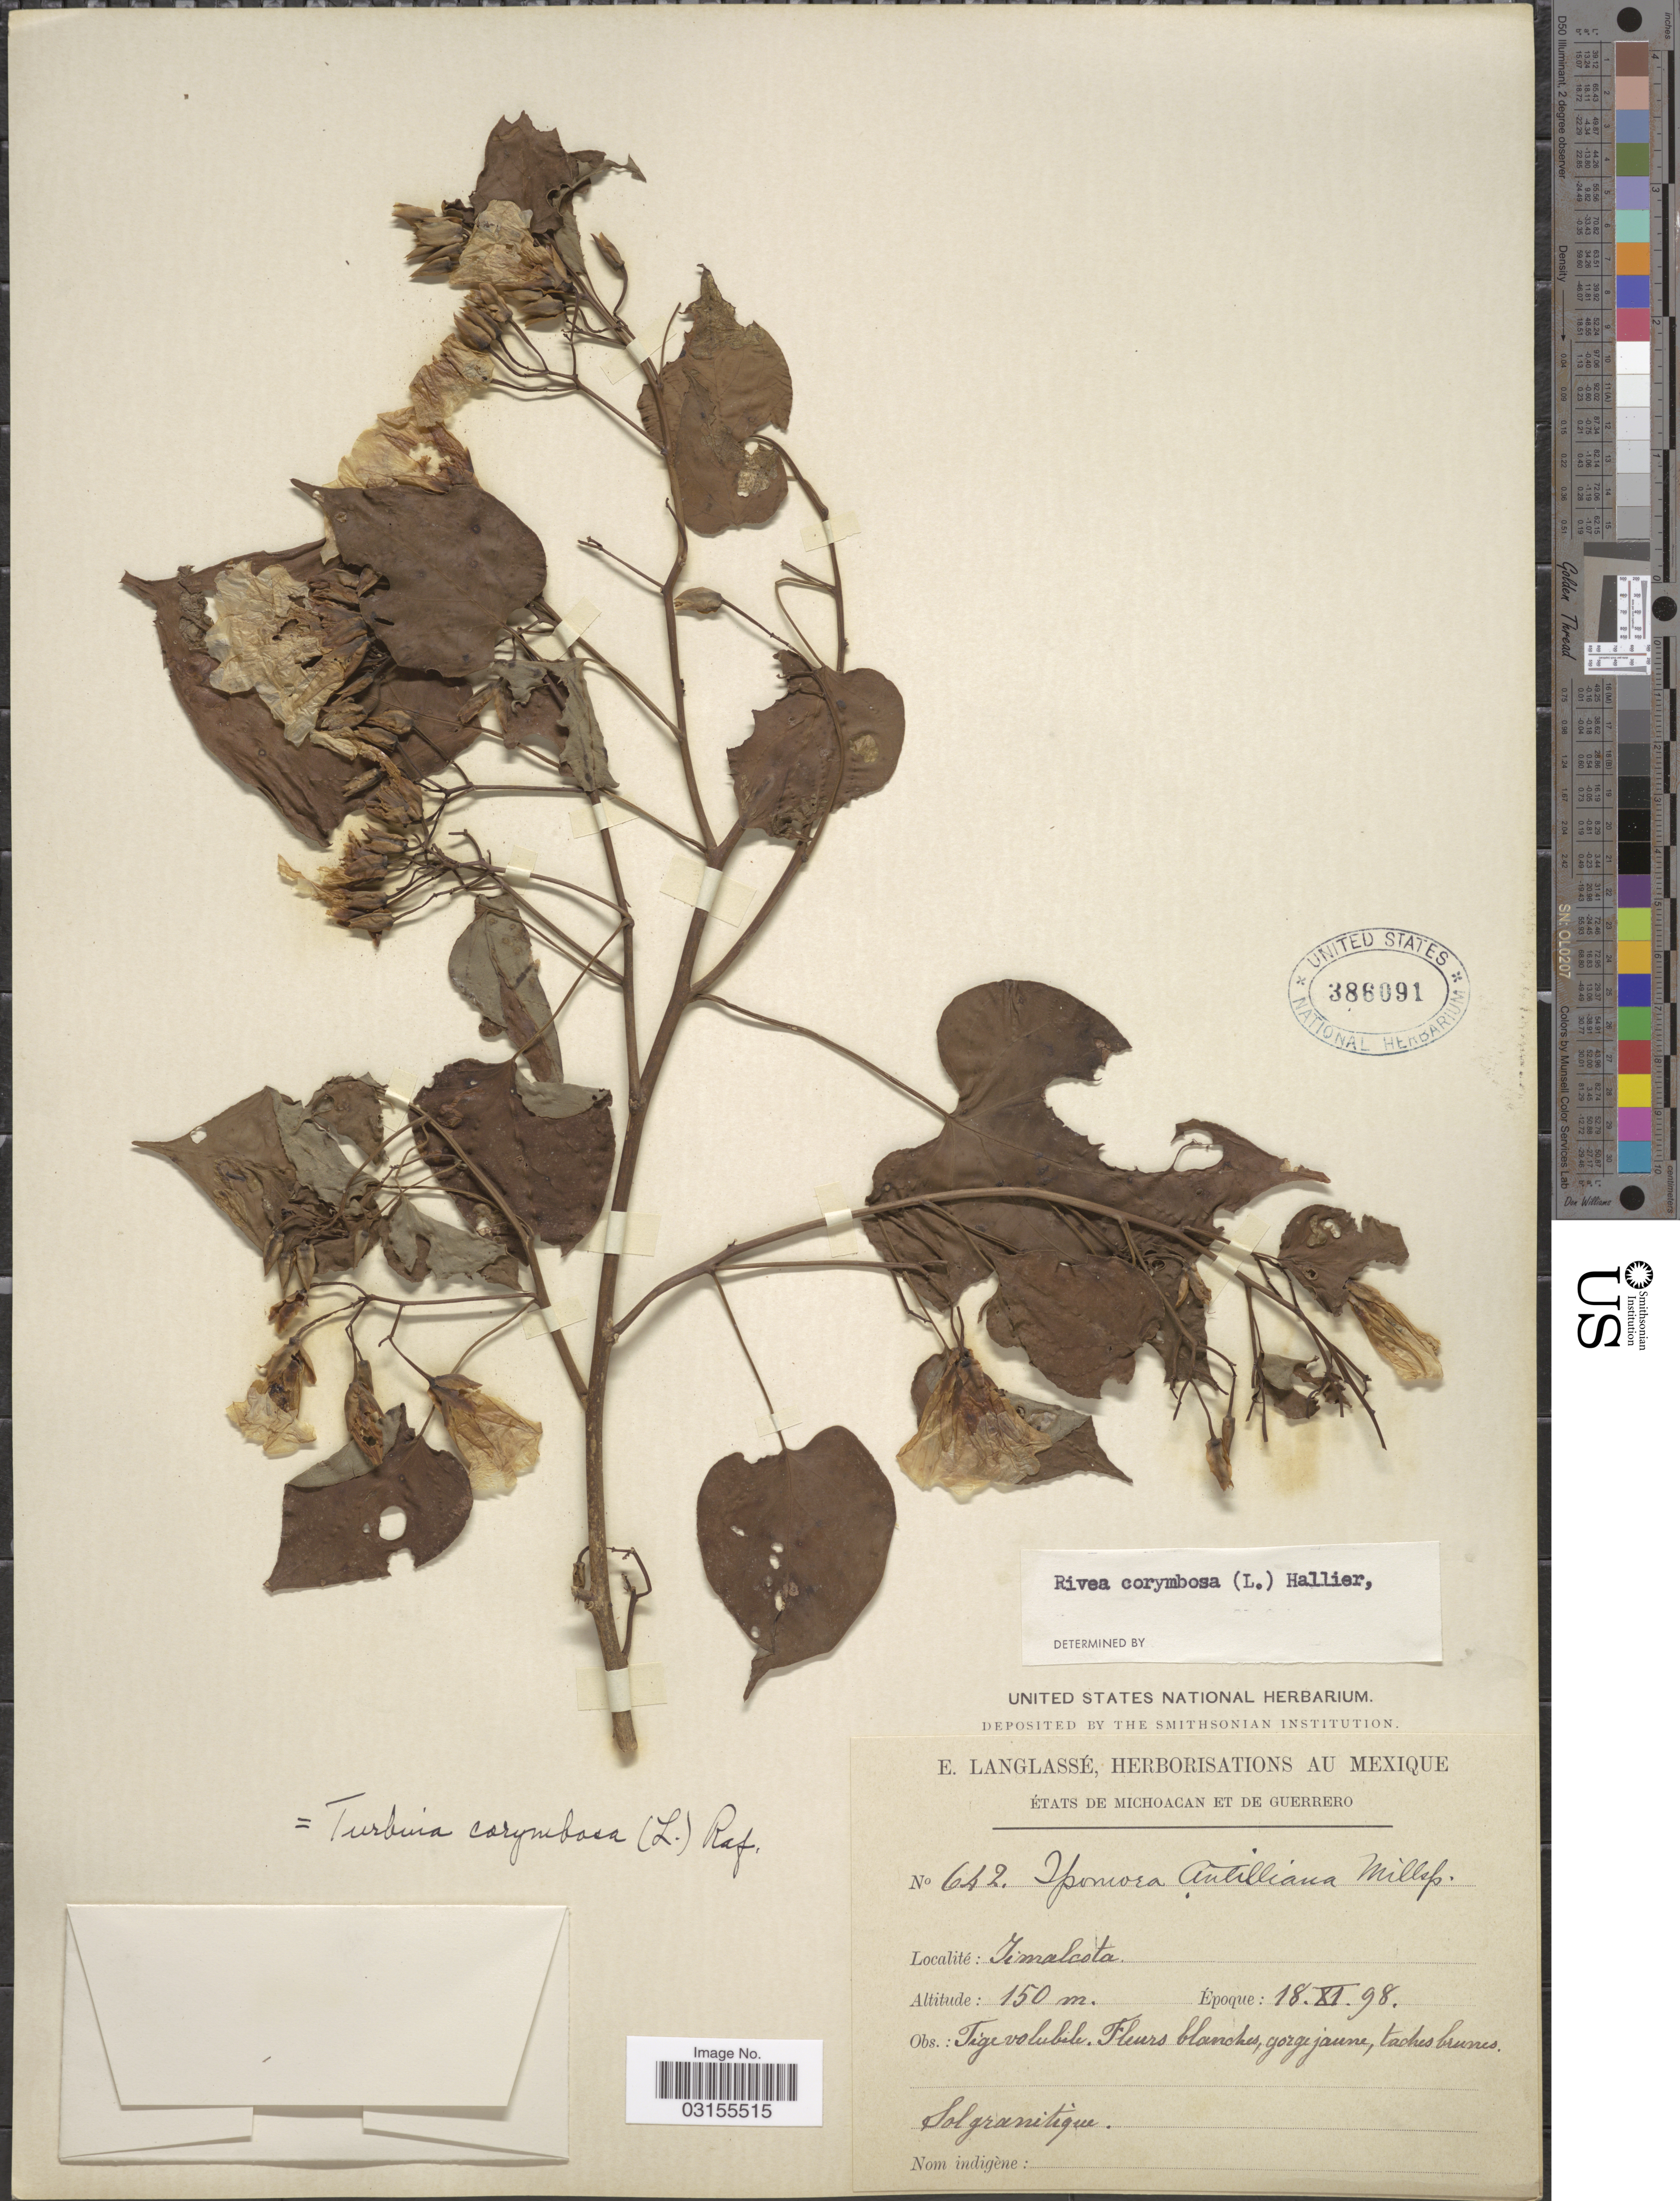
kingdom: Plantae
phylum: Tracheophyta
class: Magnoliopsida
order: Solanales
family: Convolvulaceae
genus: Turbina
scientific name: Turbina corymbosa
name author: (L.) Raf.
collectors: E. Langlassé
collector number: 642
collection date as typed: Transcribed d/m/y: 18/11/98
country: Mexico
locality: États de Michoacan et de Guerrero. Timalcota.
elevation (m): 150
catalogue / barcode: US 386091